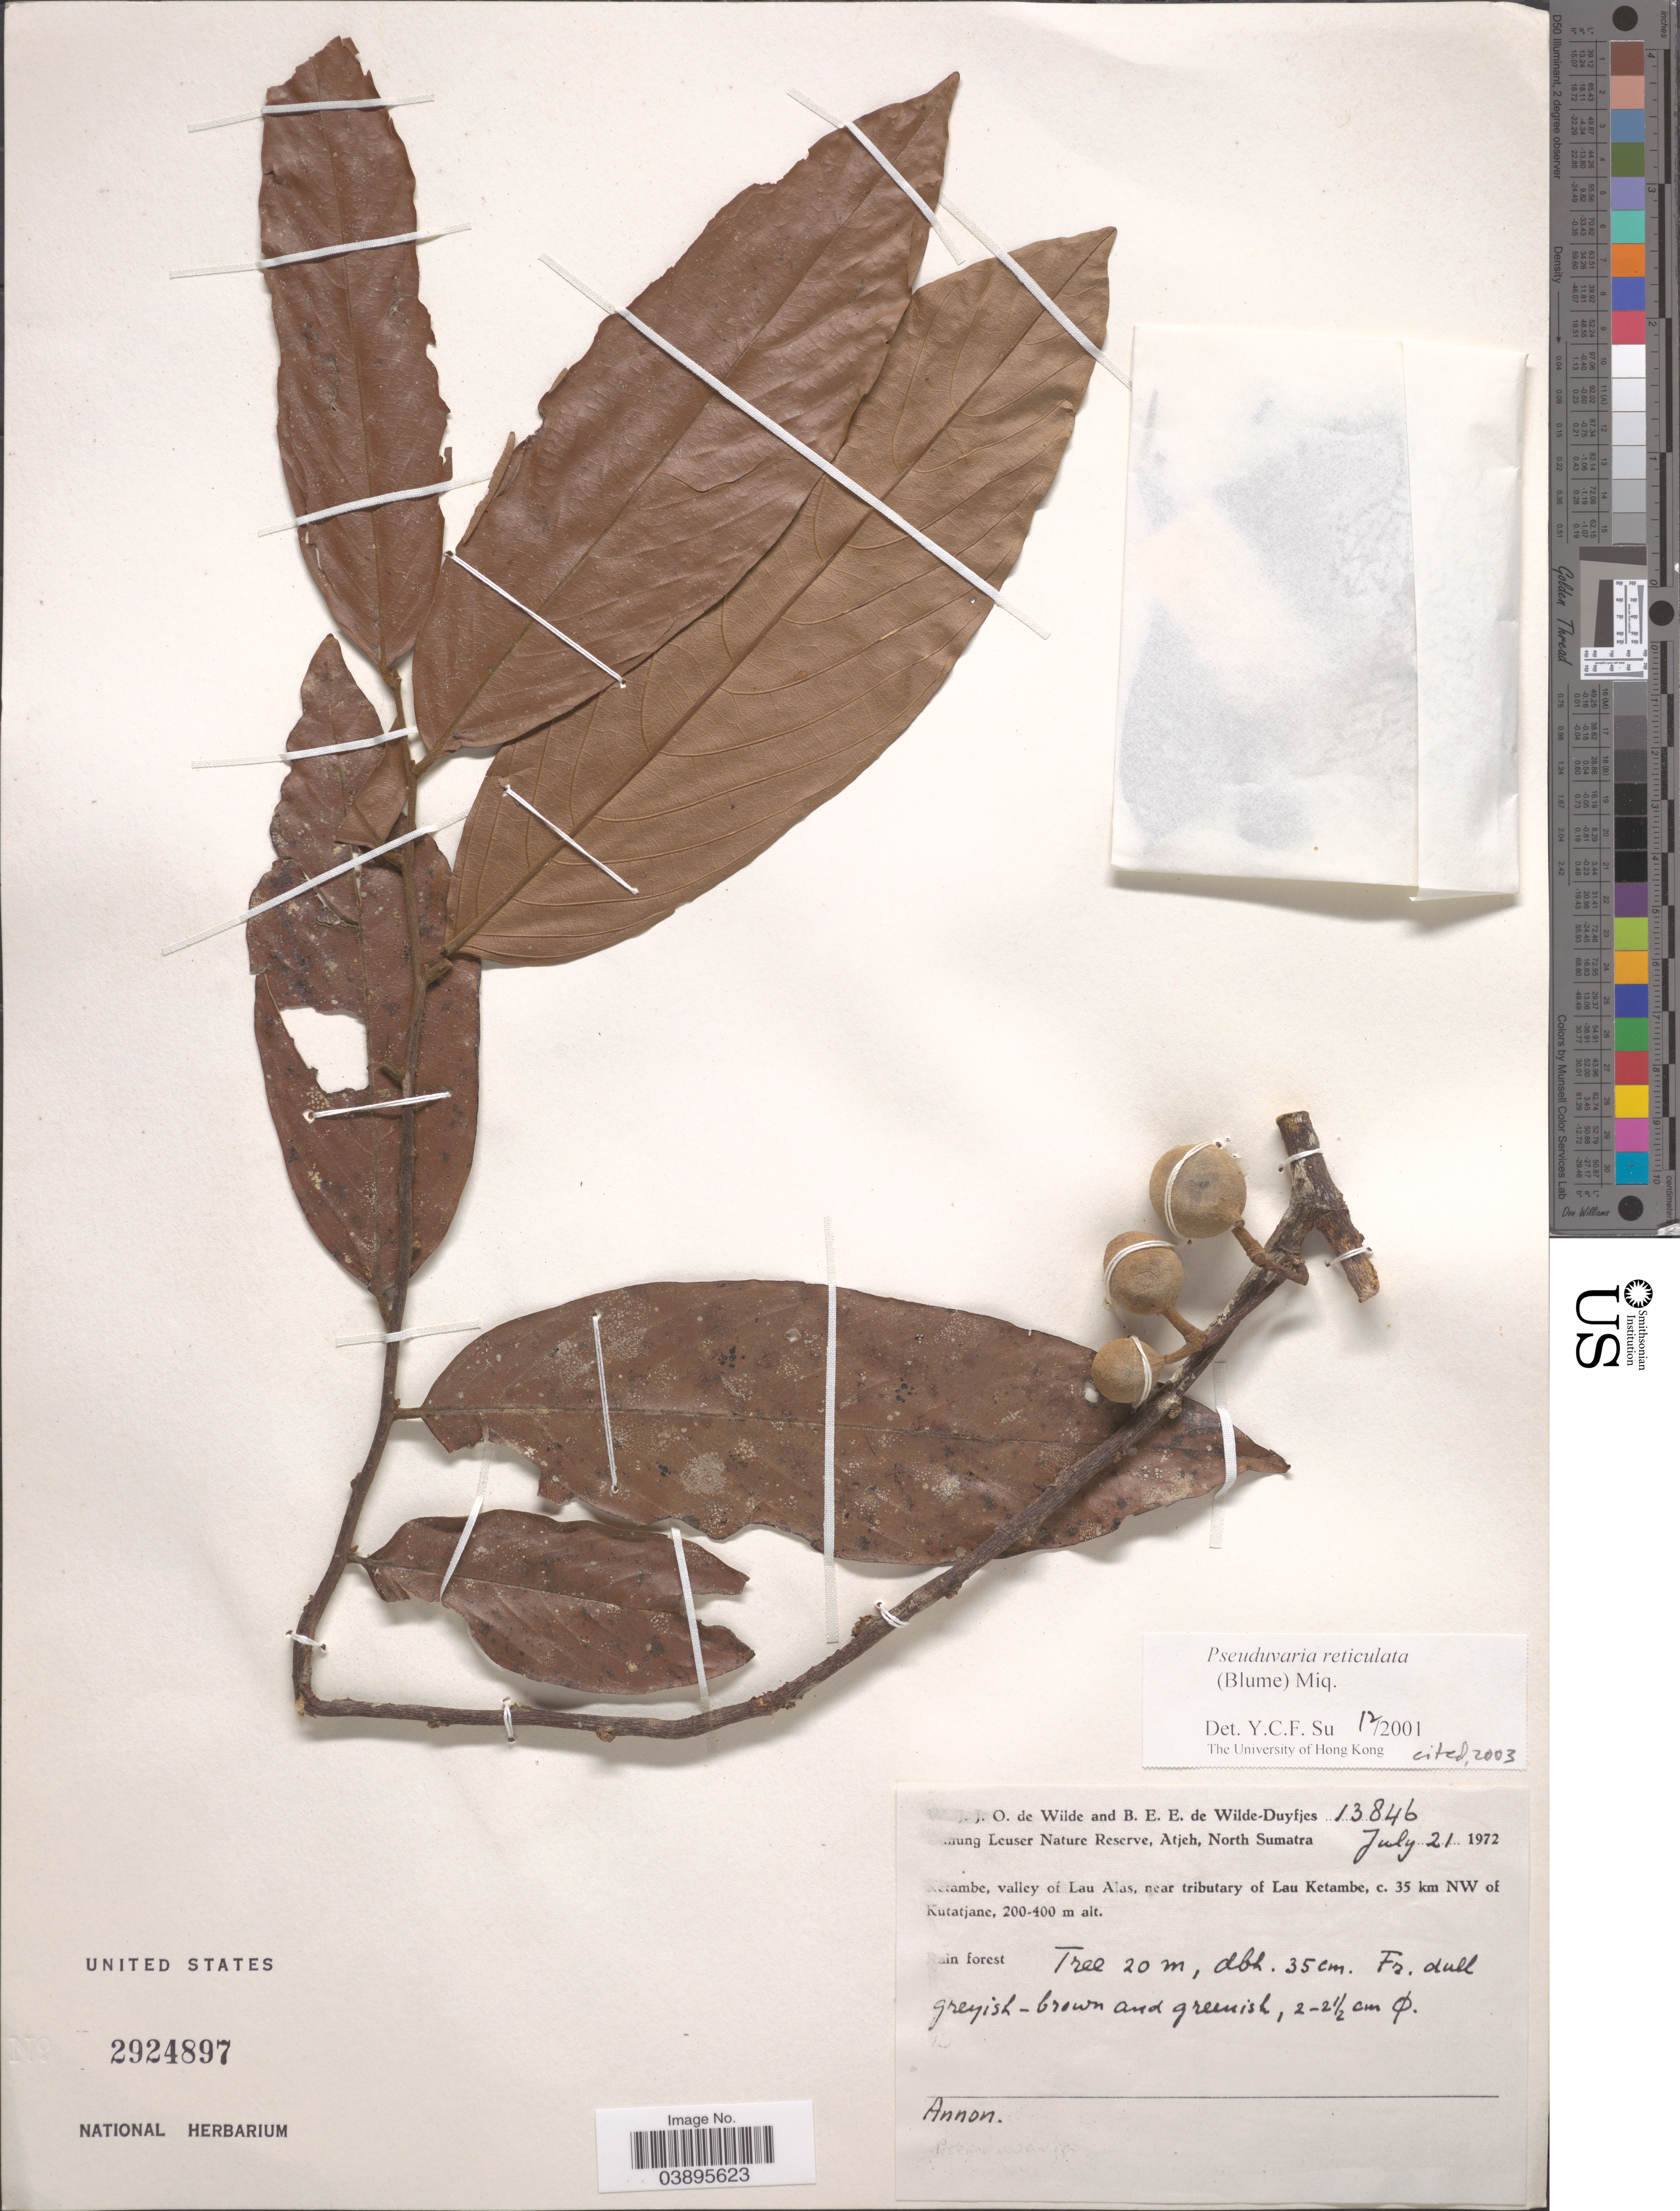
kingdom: Plantae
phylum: Tracheophyta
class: Magnoliopsida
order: Magnoliales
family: Annonaceae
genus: Pseuduvaria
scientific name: Pseuduvaria reticulata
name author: (Blume) Miq.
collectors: W. J. de Wilde & B. E. de Wilde-Duyfjes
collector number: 13846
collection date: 1972-07-21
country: Indonesia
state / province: Sumatra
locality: Gunung Leuser Nature Reserve, Atjeh, North Sumatra. Ketambe; valley of Lau Alas, near tributary of Lau Ketambe, c. 35 km NW of Kutatjane.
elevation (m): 200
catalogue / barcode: US 2924897